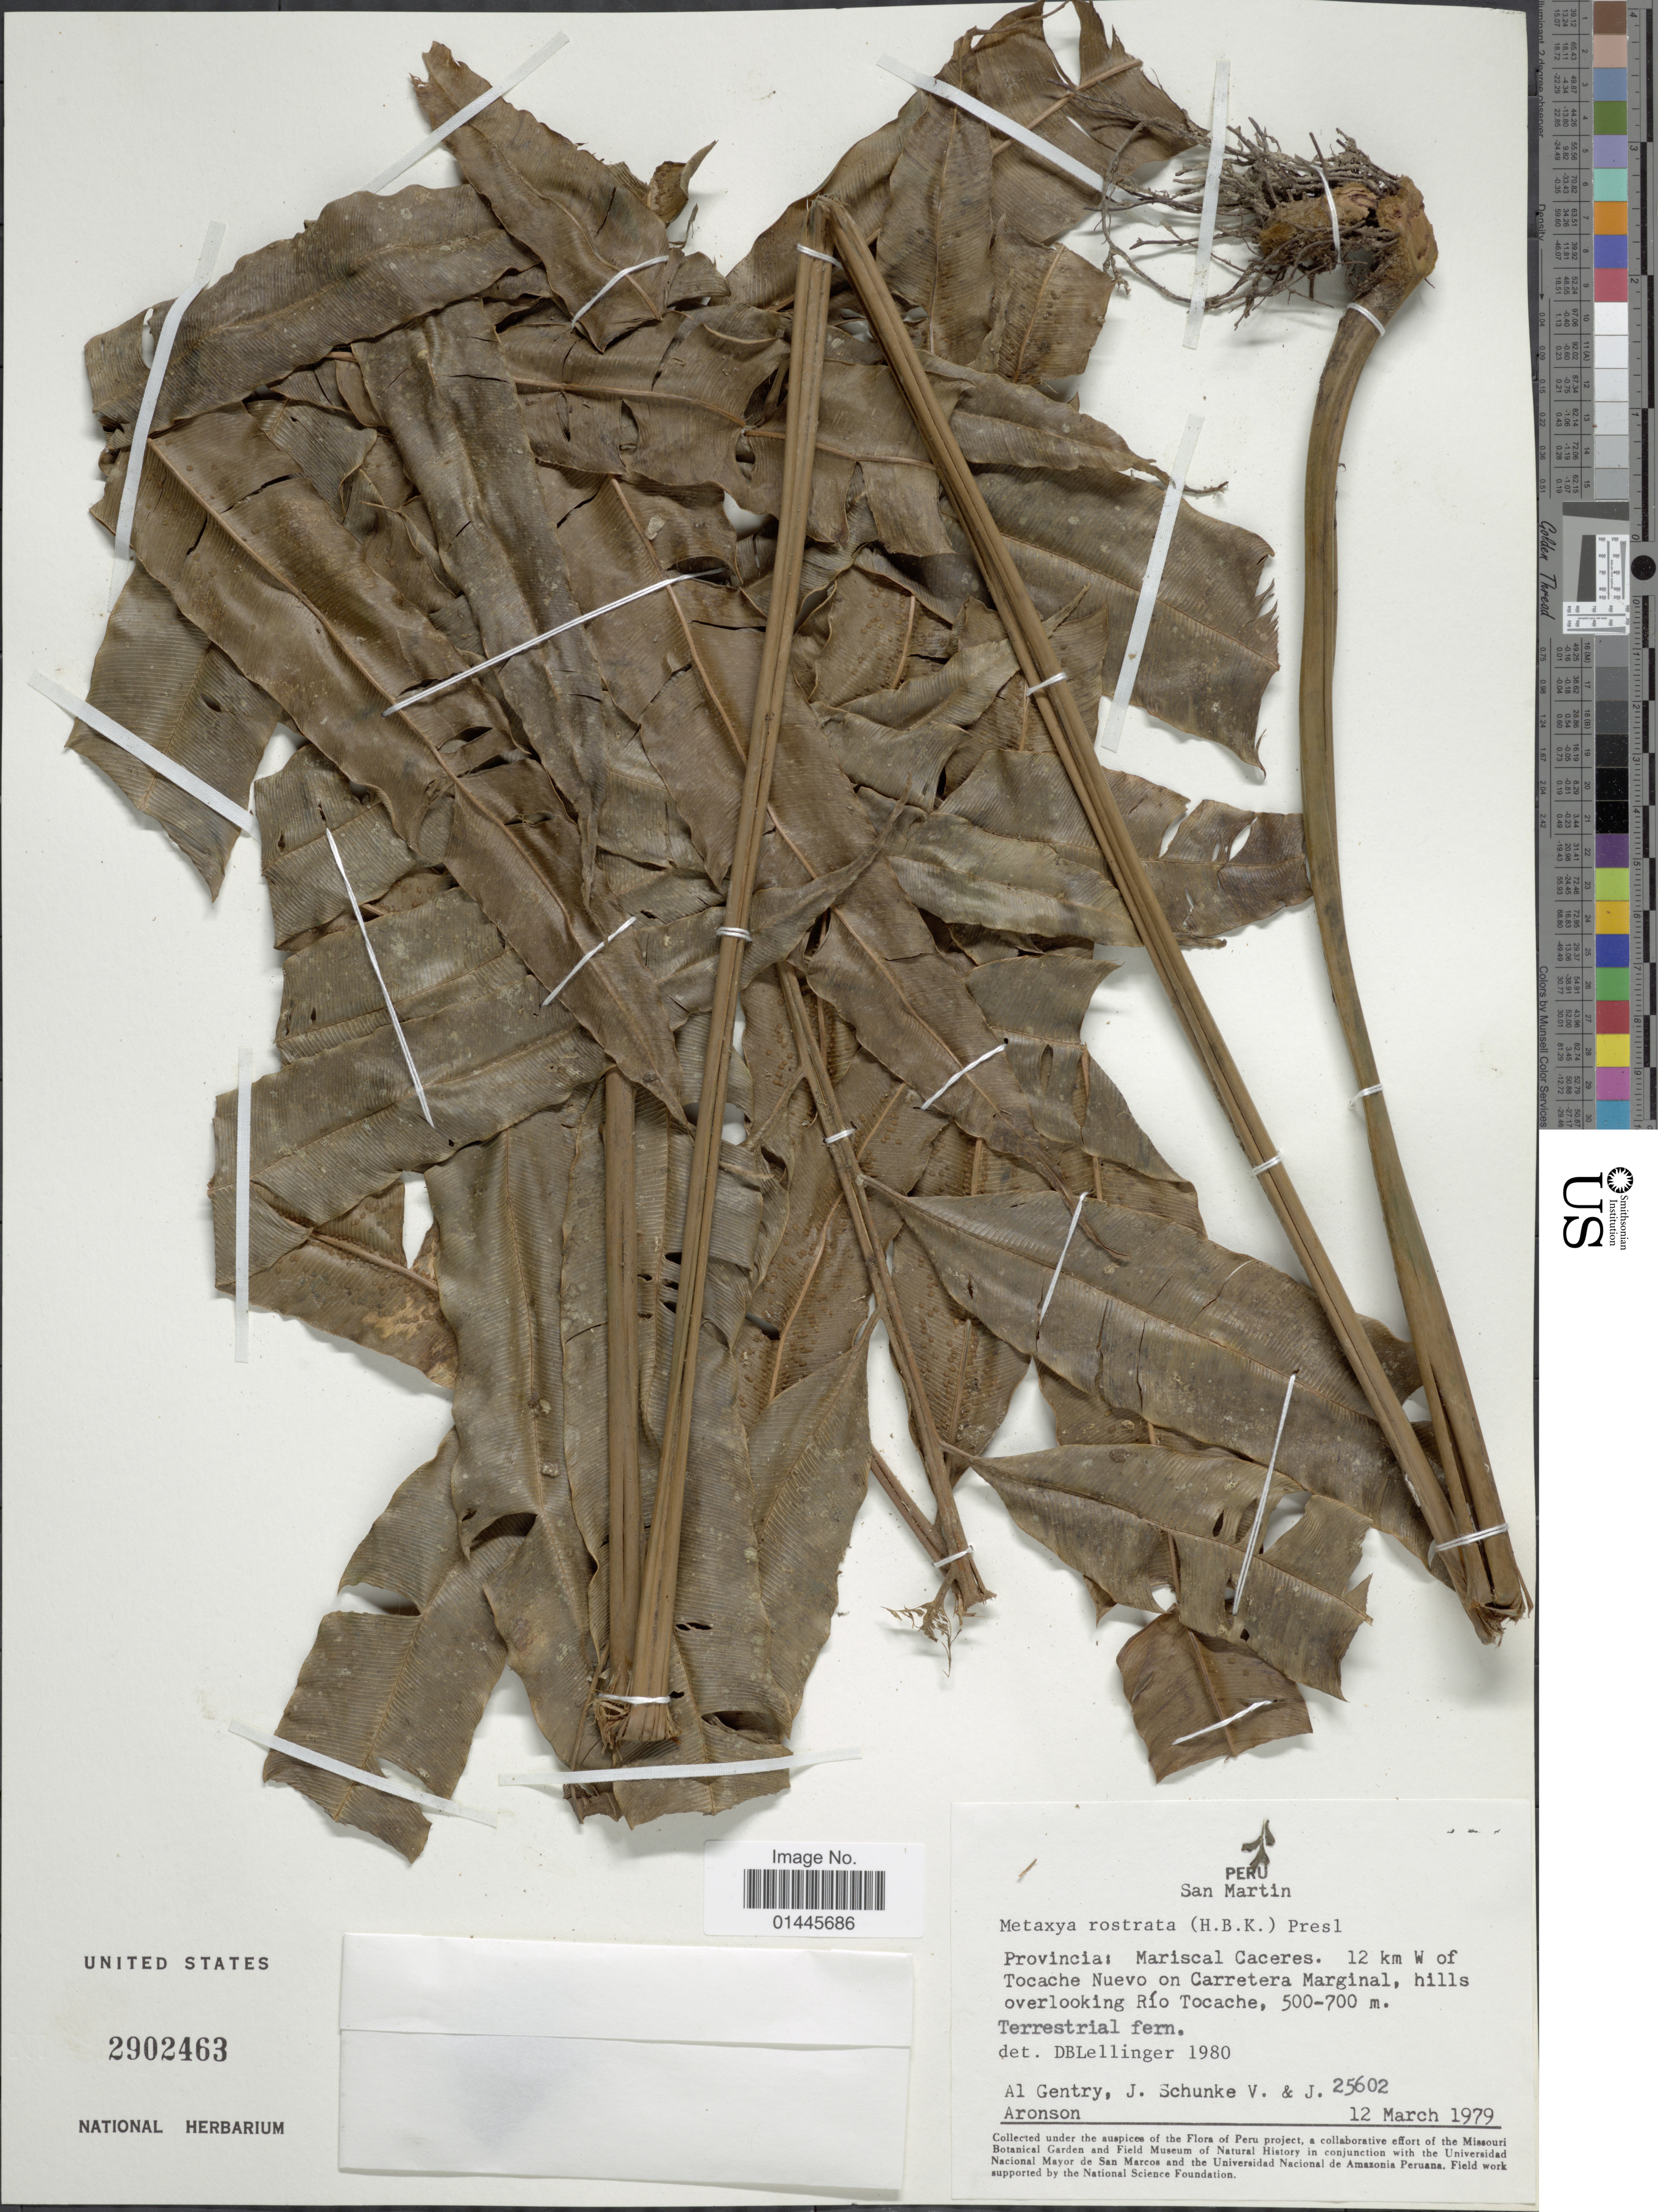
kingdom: Plantae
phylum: Tracheophyta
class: Polypodiopsida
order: Cyatheales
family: Metaxyaceae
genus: Metaxya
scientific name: Metaxya rostrata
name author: (Kunth) C. Presl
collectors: A. H. Gentry, J. Schunke Vigo & J. Aronson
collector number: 25602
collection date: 1979-03-12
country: Peru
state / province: San Martín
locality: Provincia: Mariscal Caceres, 12 km W of Tocache Nuevo on Carretera Marginal, hills overlooking Rio Tocache.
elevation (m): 500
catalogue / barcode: US 2902463